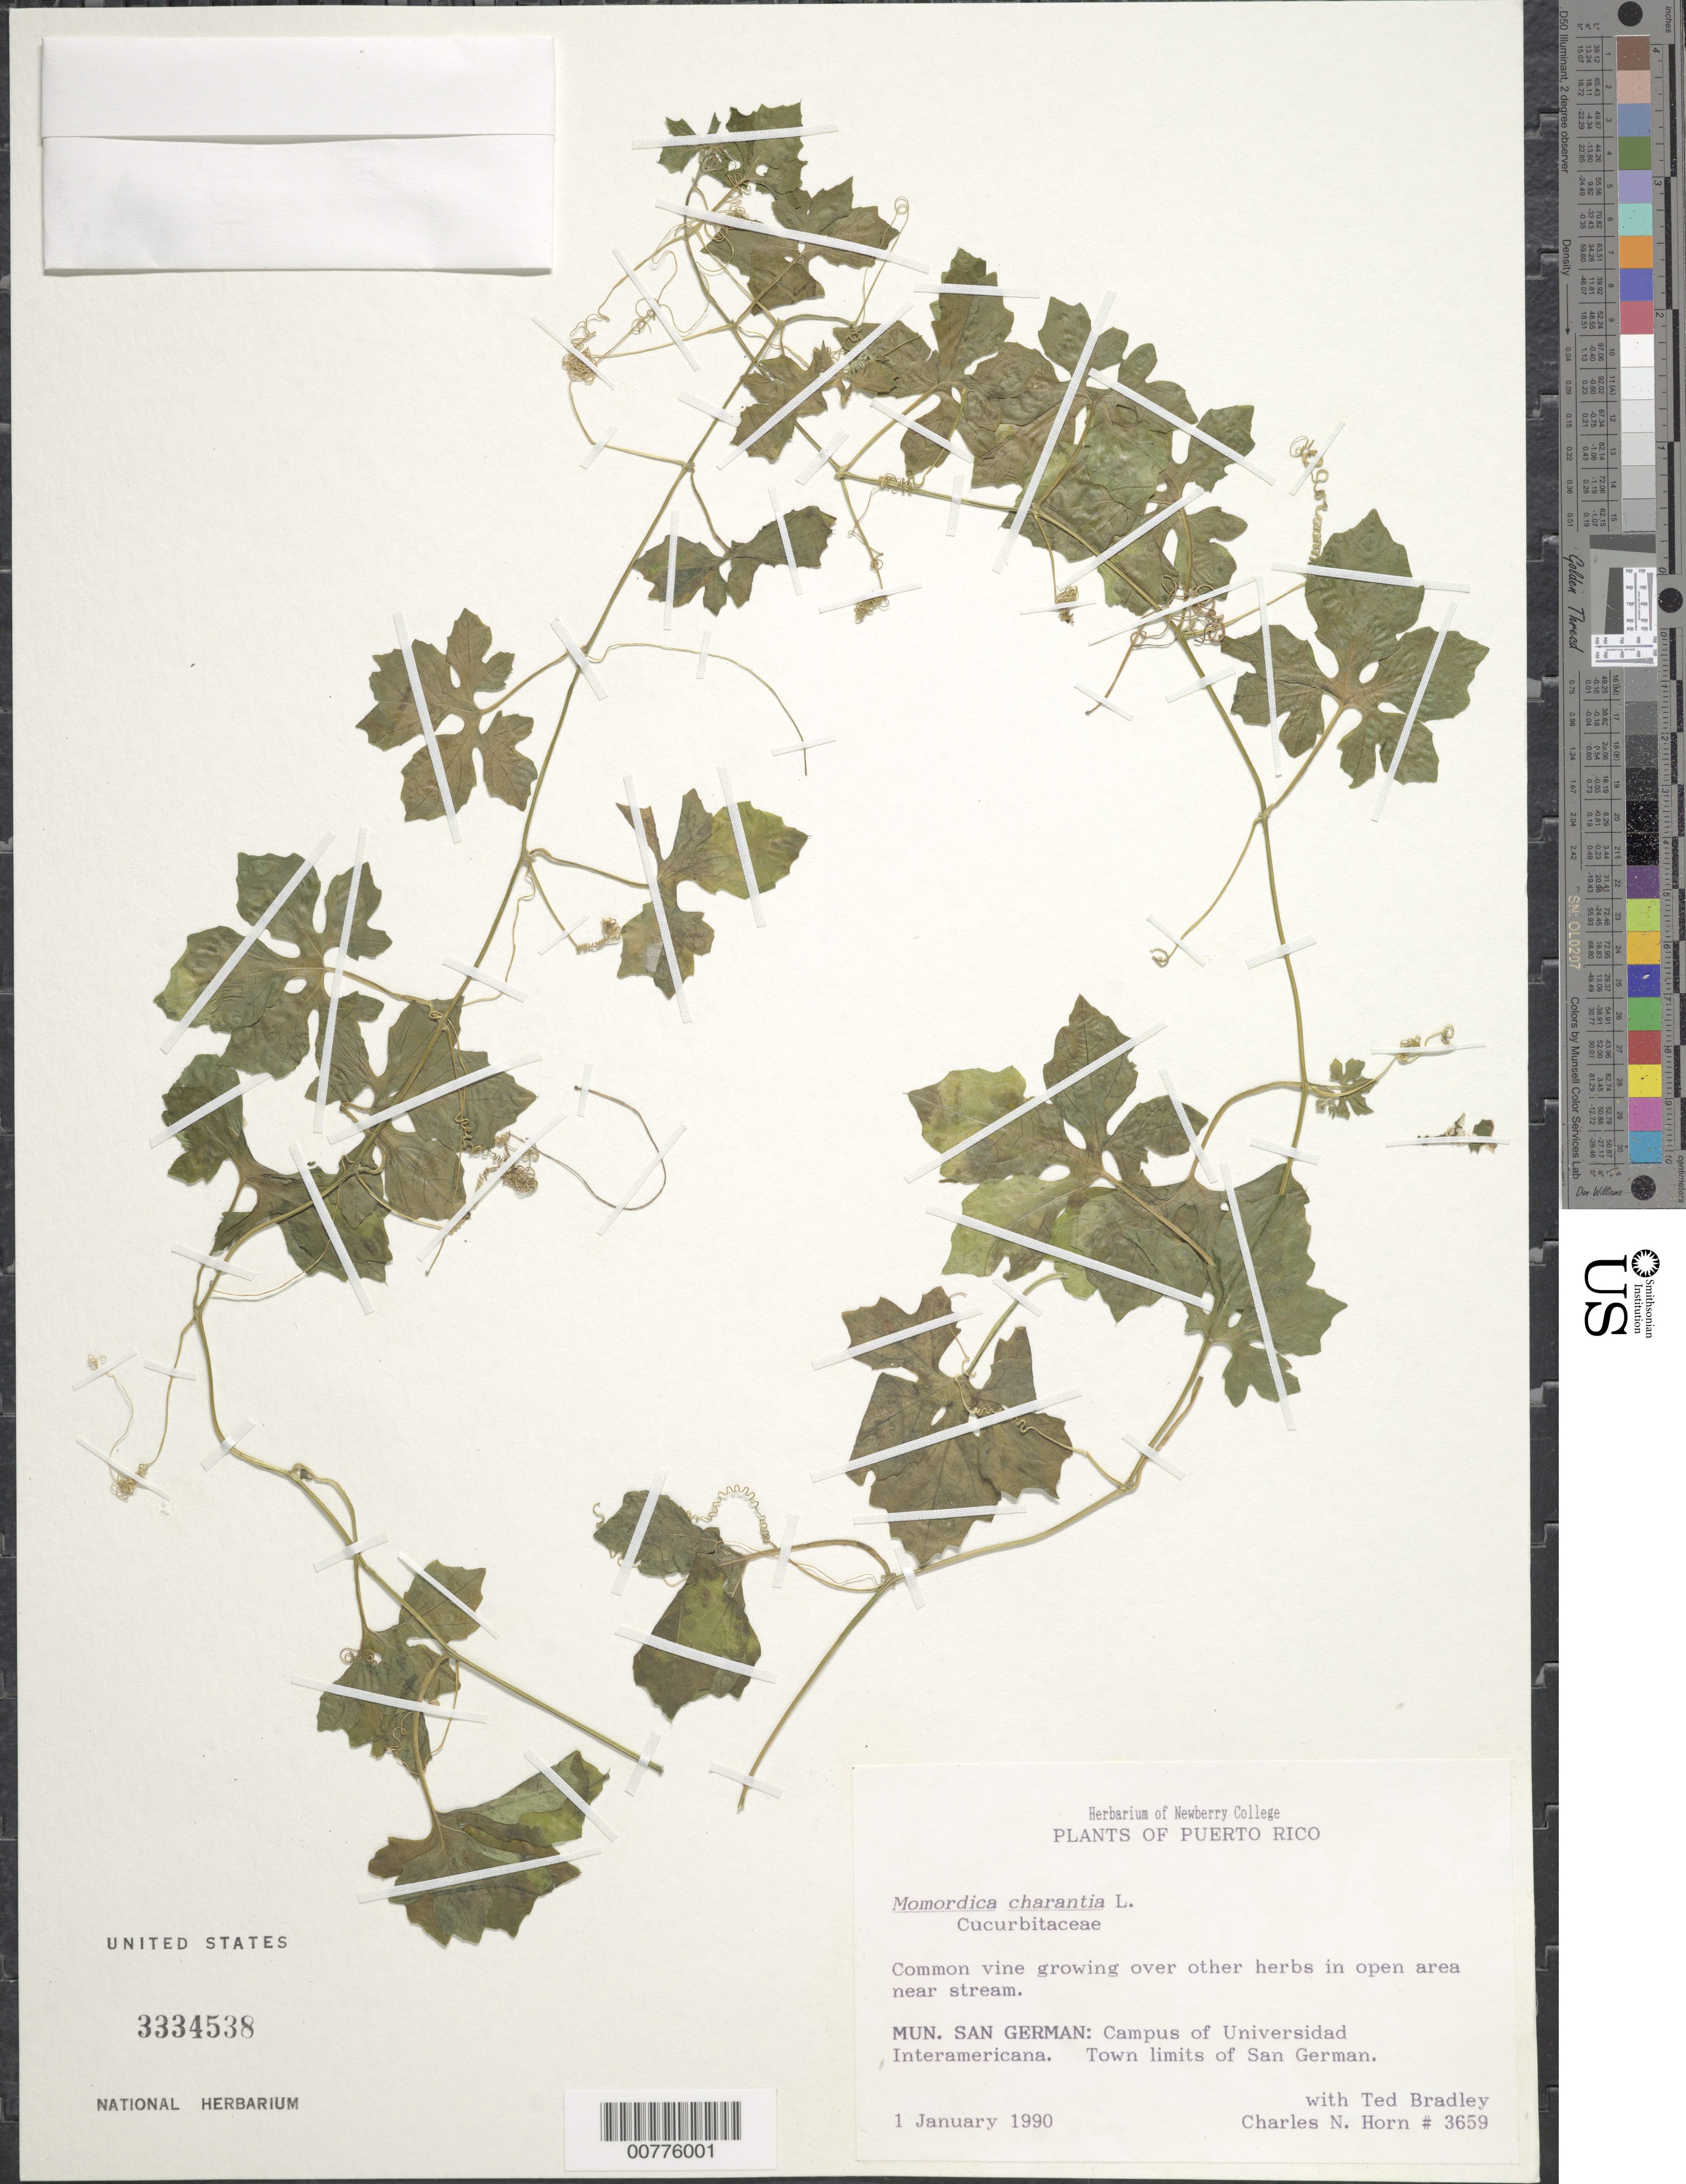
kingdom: Plantae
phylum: Tracheophyta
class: Magnoliopsida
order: Cucurbitales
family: Cucurbitaceae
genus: Momordica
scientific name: Momordica charantia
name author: L.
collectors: C. N. Horn & T. Bradley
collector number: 3659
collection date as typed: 01 Jan 1990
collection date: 1990-01-01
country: Puerto Rico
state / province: San Germán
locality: Municipio San German: Campus of Universidad Interamericana. Town limits of San German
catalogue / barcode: US 3334538